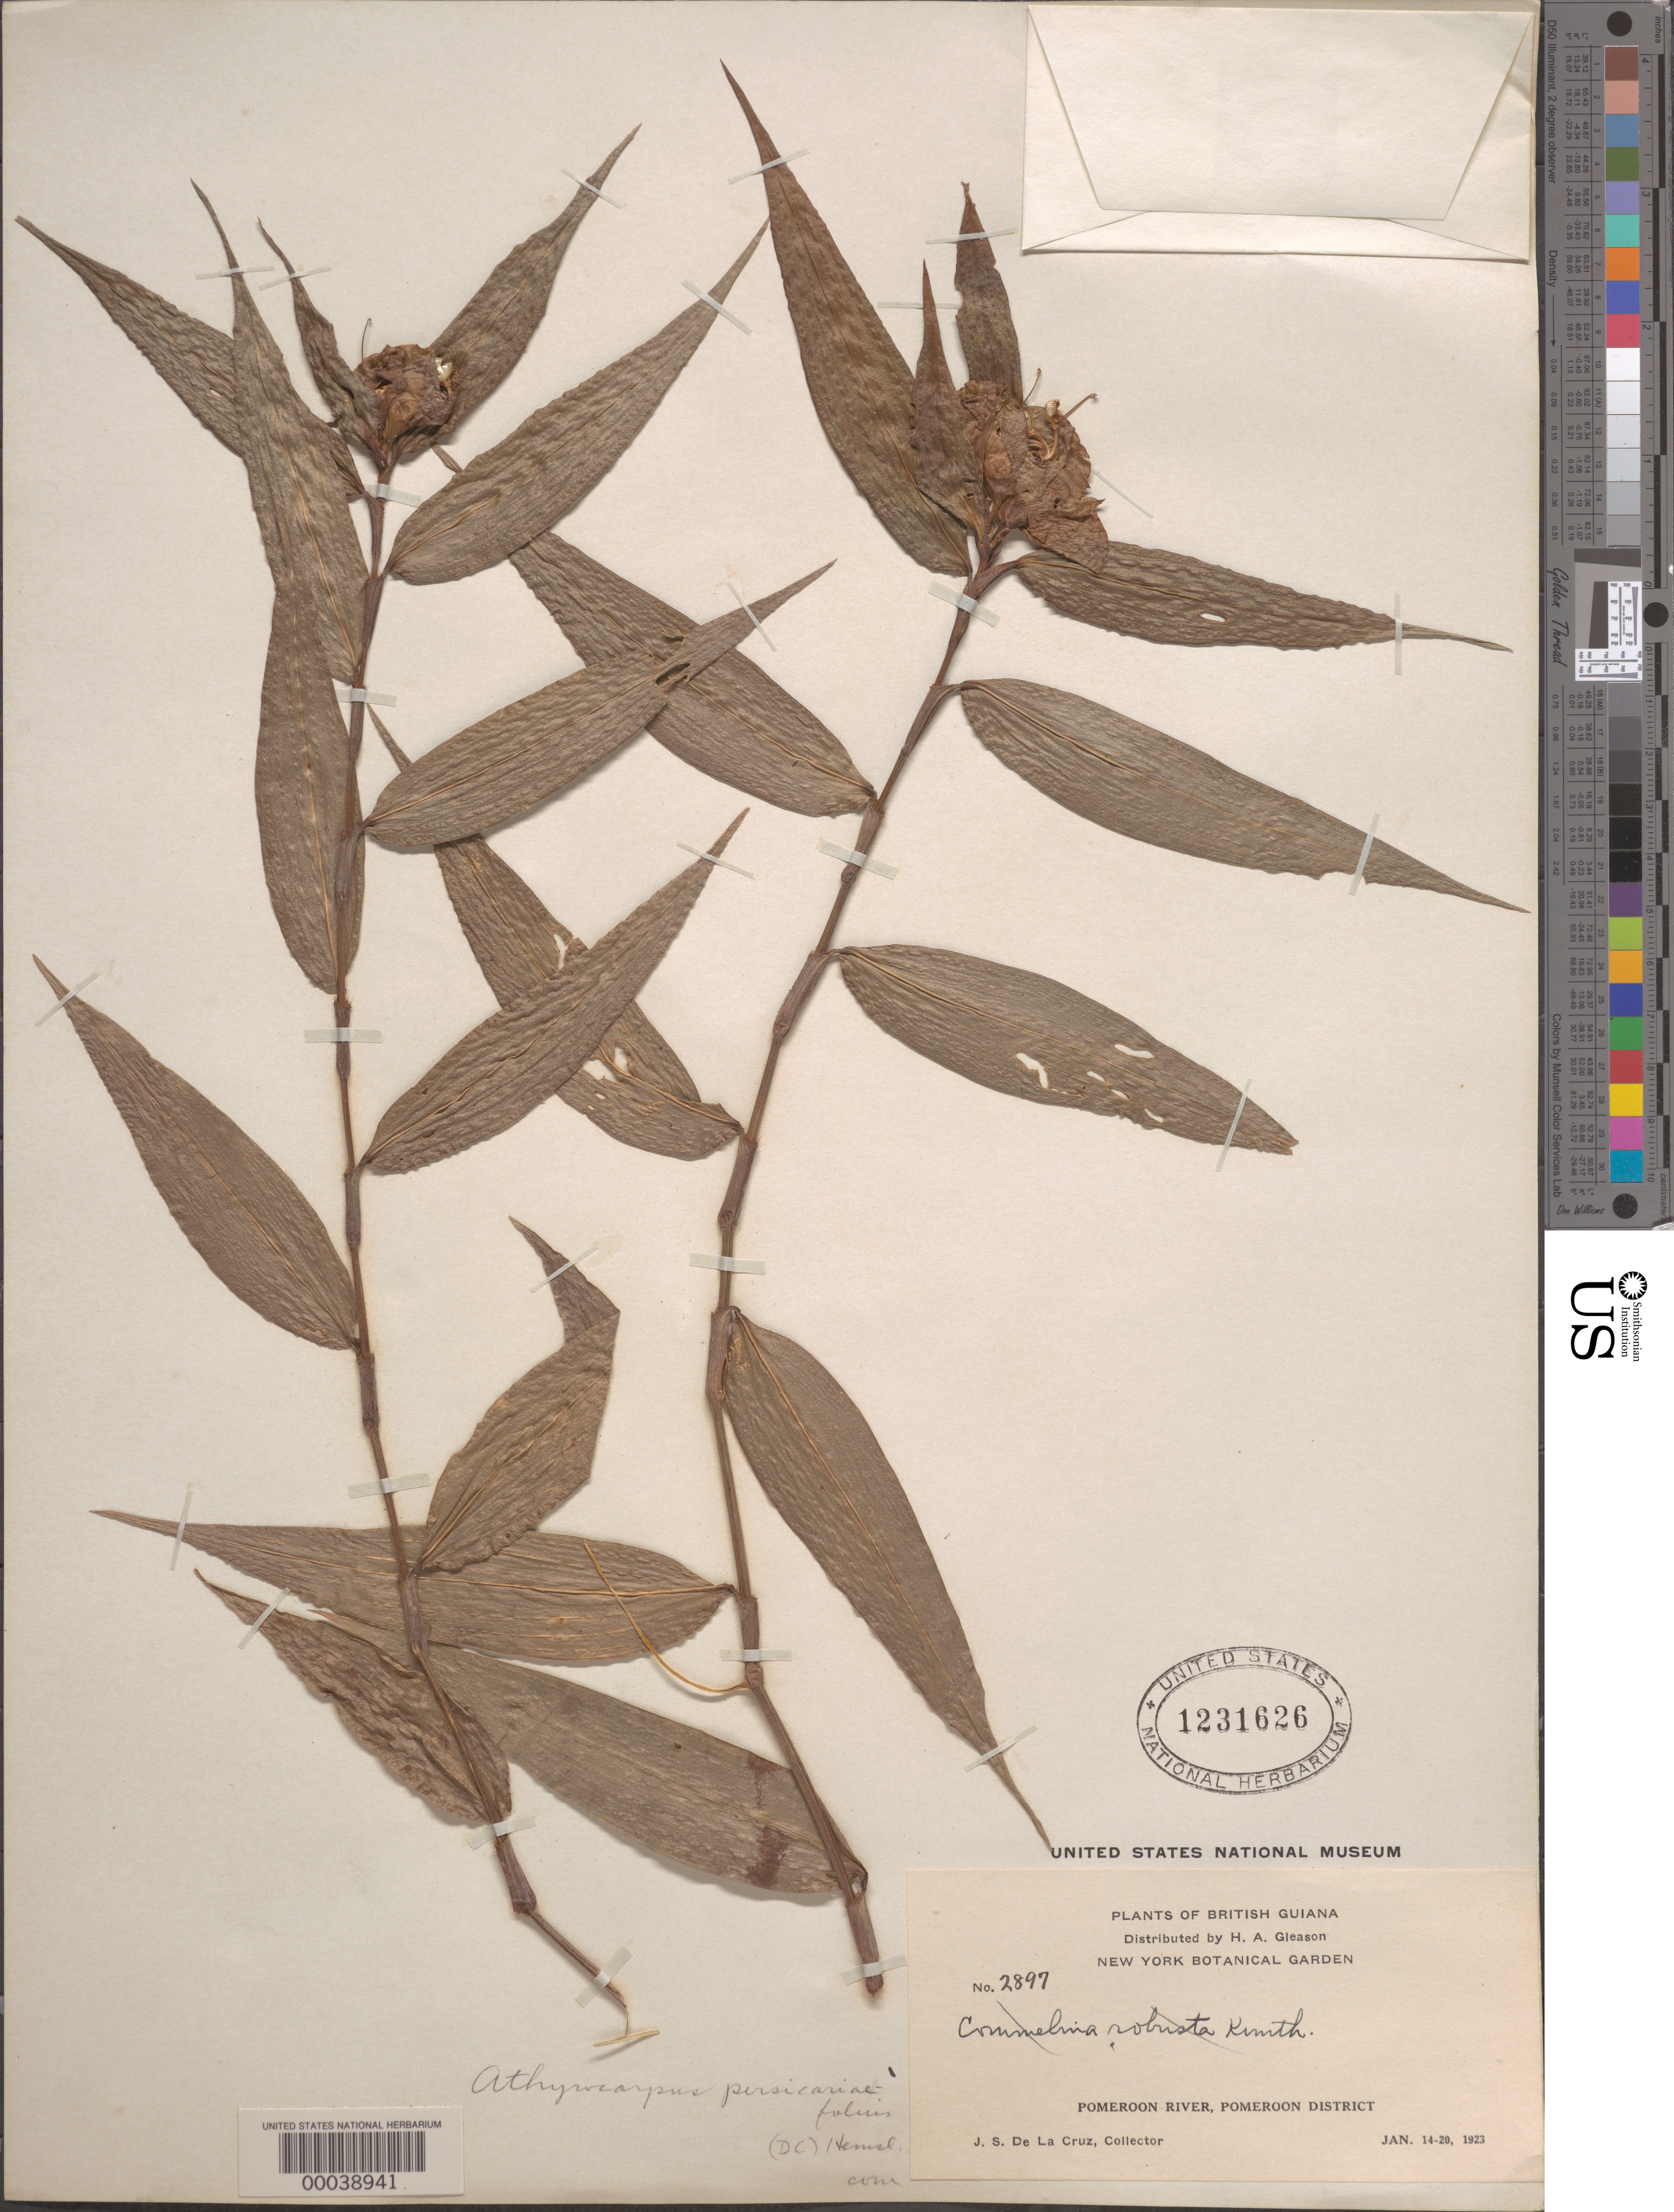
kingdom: Plantae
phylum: Tracheophyta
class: Liliopsida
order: Commelinales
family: Commelinaceae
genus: Commelina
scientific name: Commelina rufipes var. glabrata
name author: (D.R. Hunt) Faden & D.R. Hunt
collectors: J. S. de la Cruz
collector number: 2897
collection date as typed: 14 Jan 1923 to 20 Jan 1923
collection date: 1923-01-14/1923-01-20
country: Guyana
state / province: Pomeroon-Supenaam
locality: Pomeroon river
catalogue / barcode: US 1231626